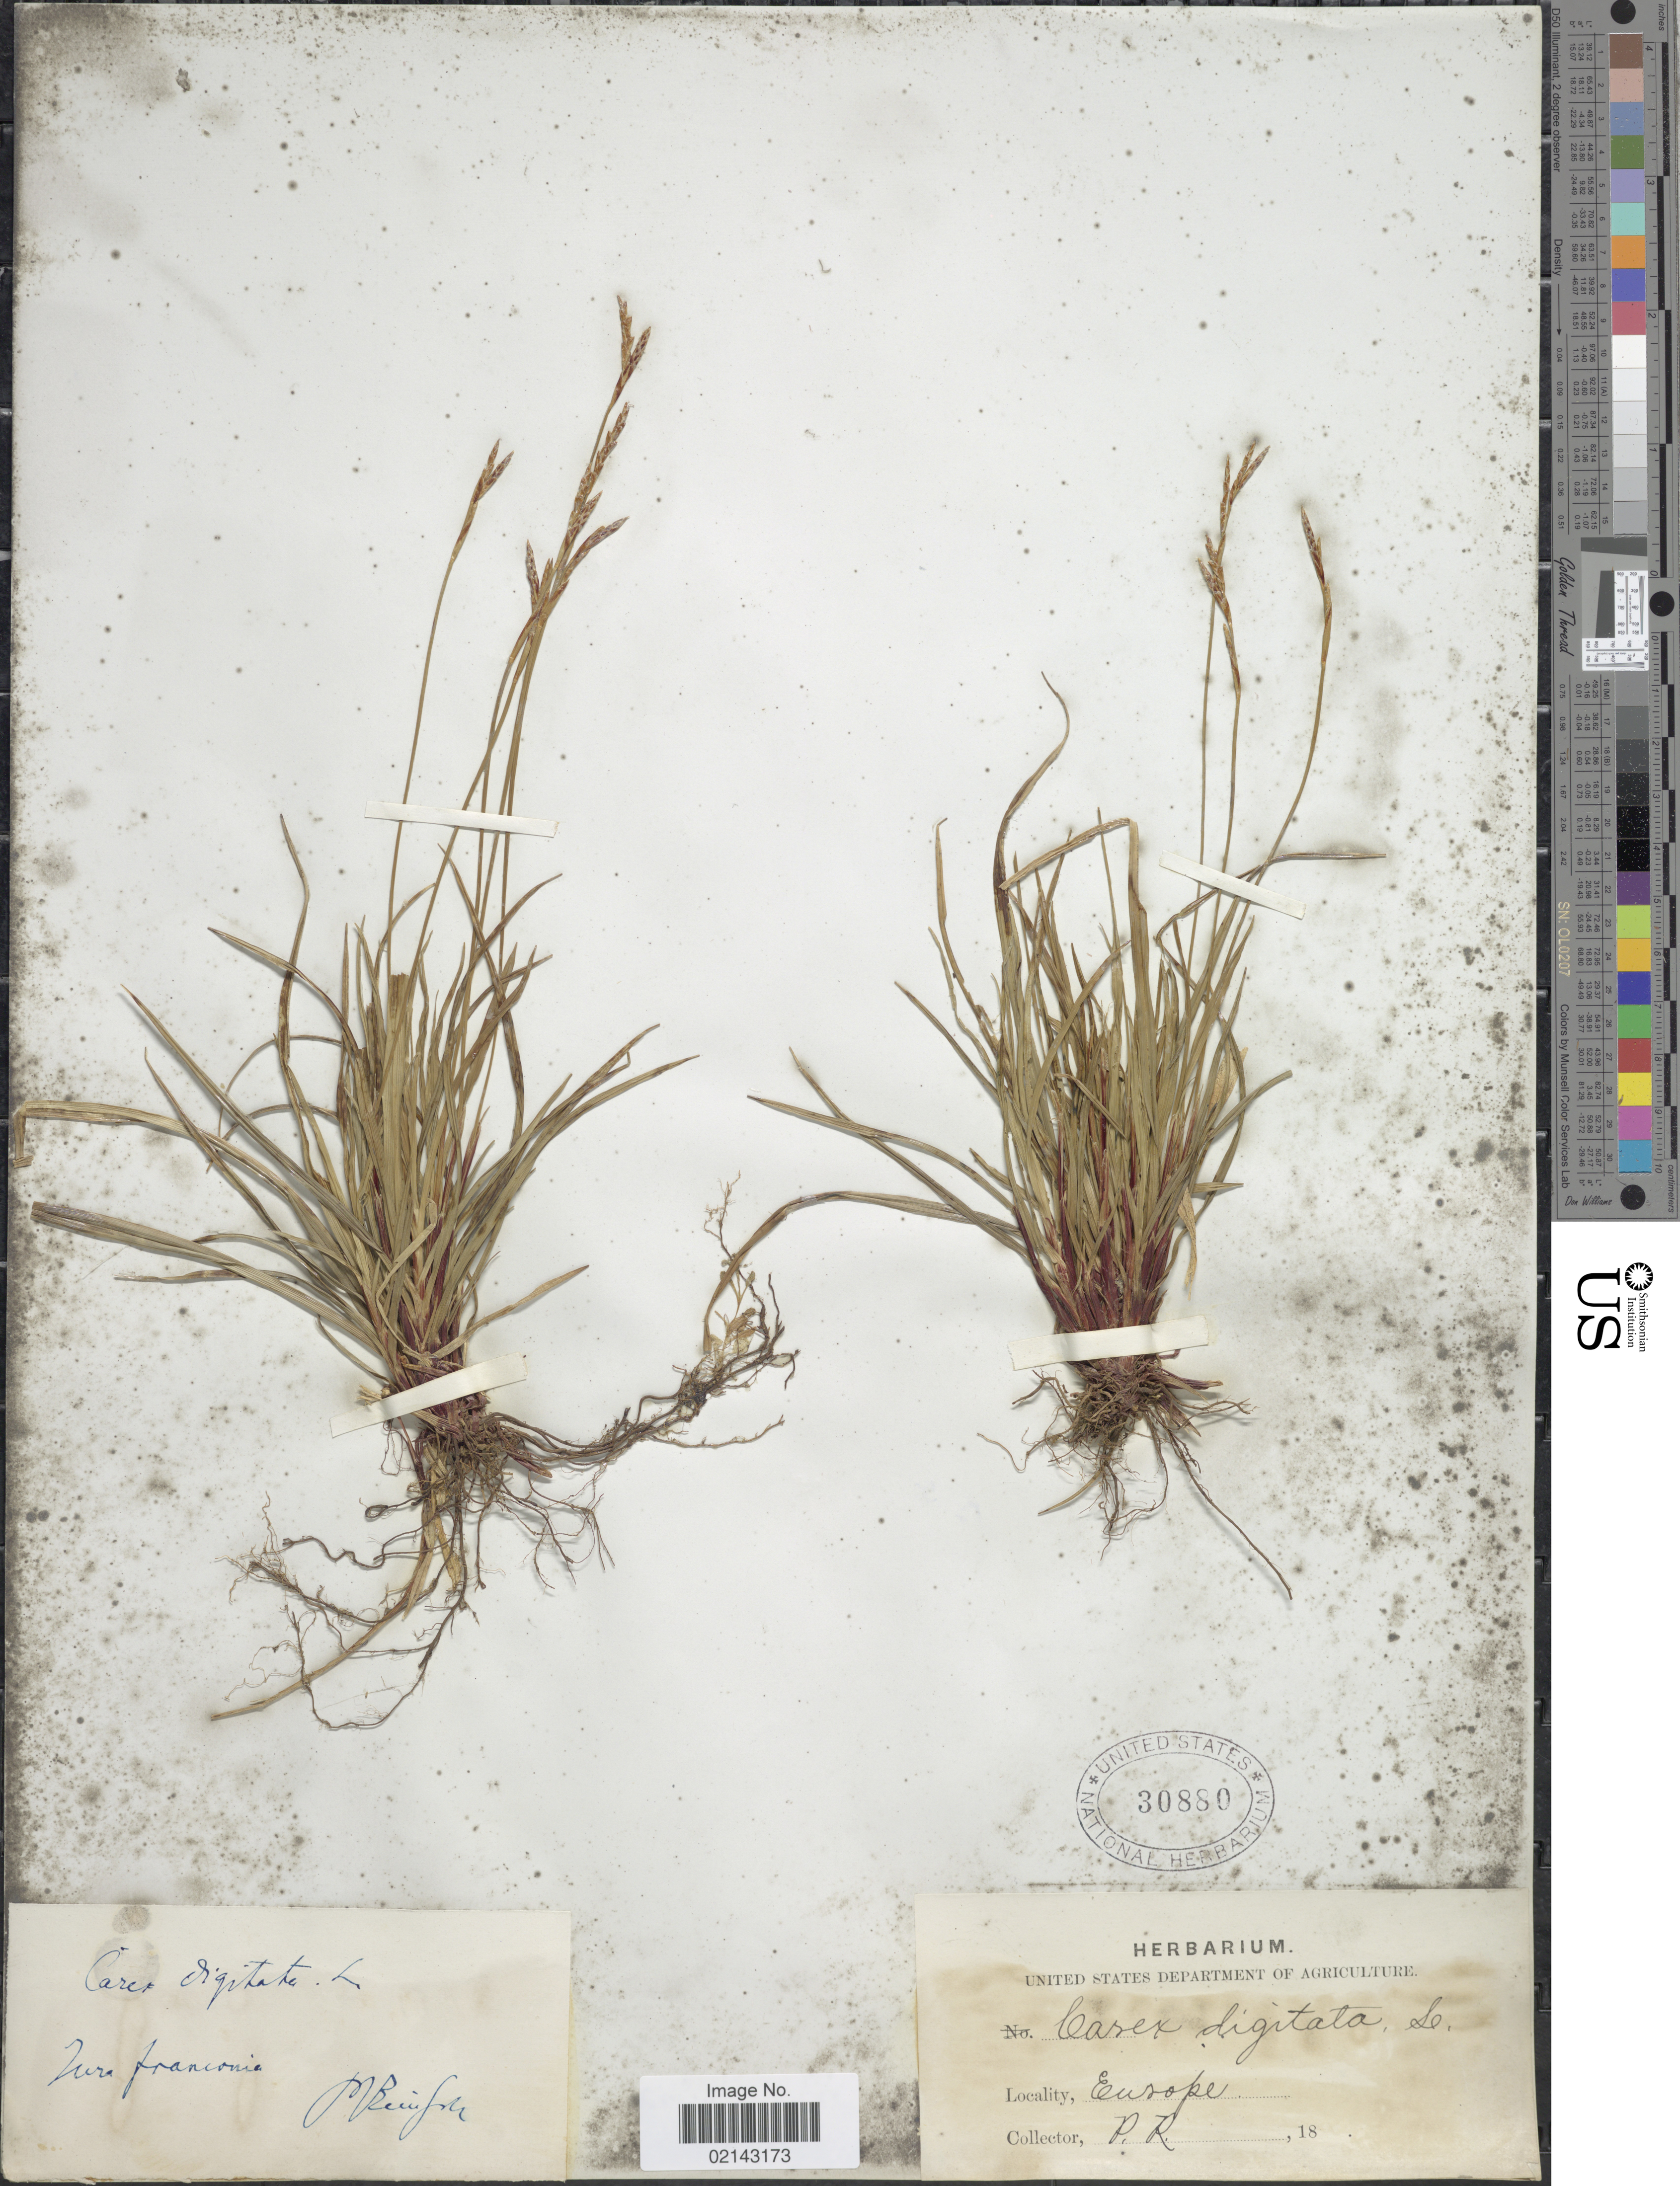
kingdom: Plantae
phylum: Tracheophyta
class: Liliopsida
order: Poales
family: Cyperaceae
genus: Carex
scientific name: Carex digitata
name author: L.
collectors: P.F. Reinsch (herbarium)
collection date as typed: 18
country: Germany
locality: Jura franconie. Europe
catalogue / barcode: US 30880